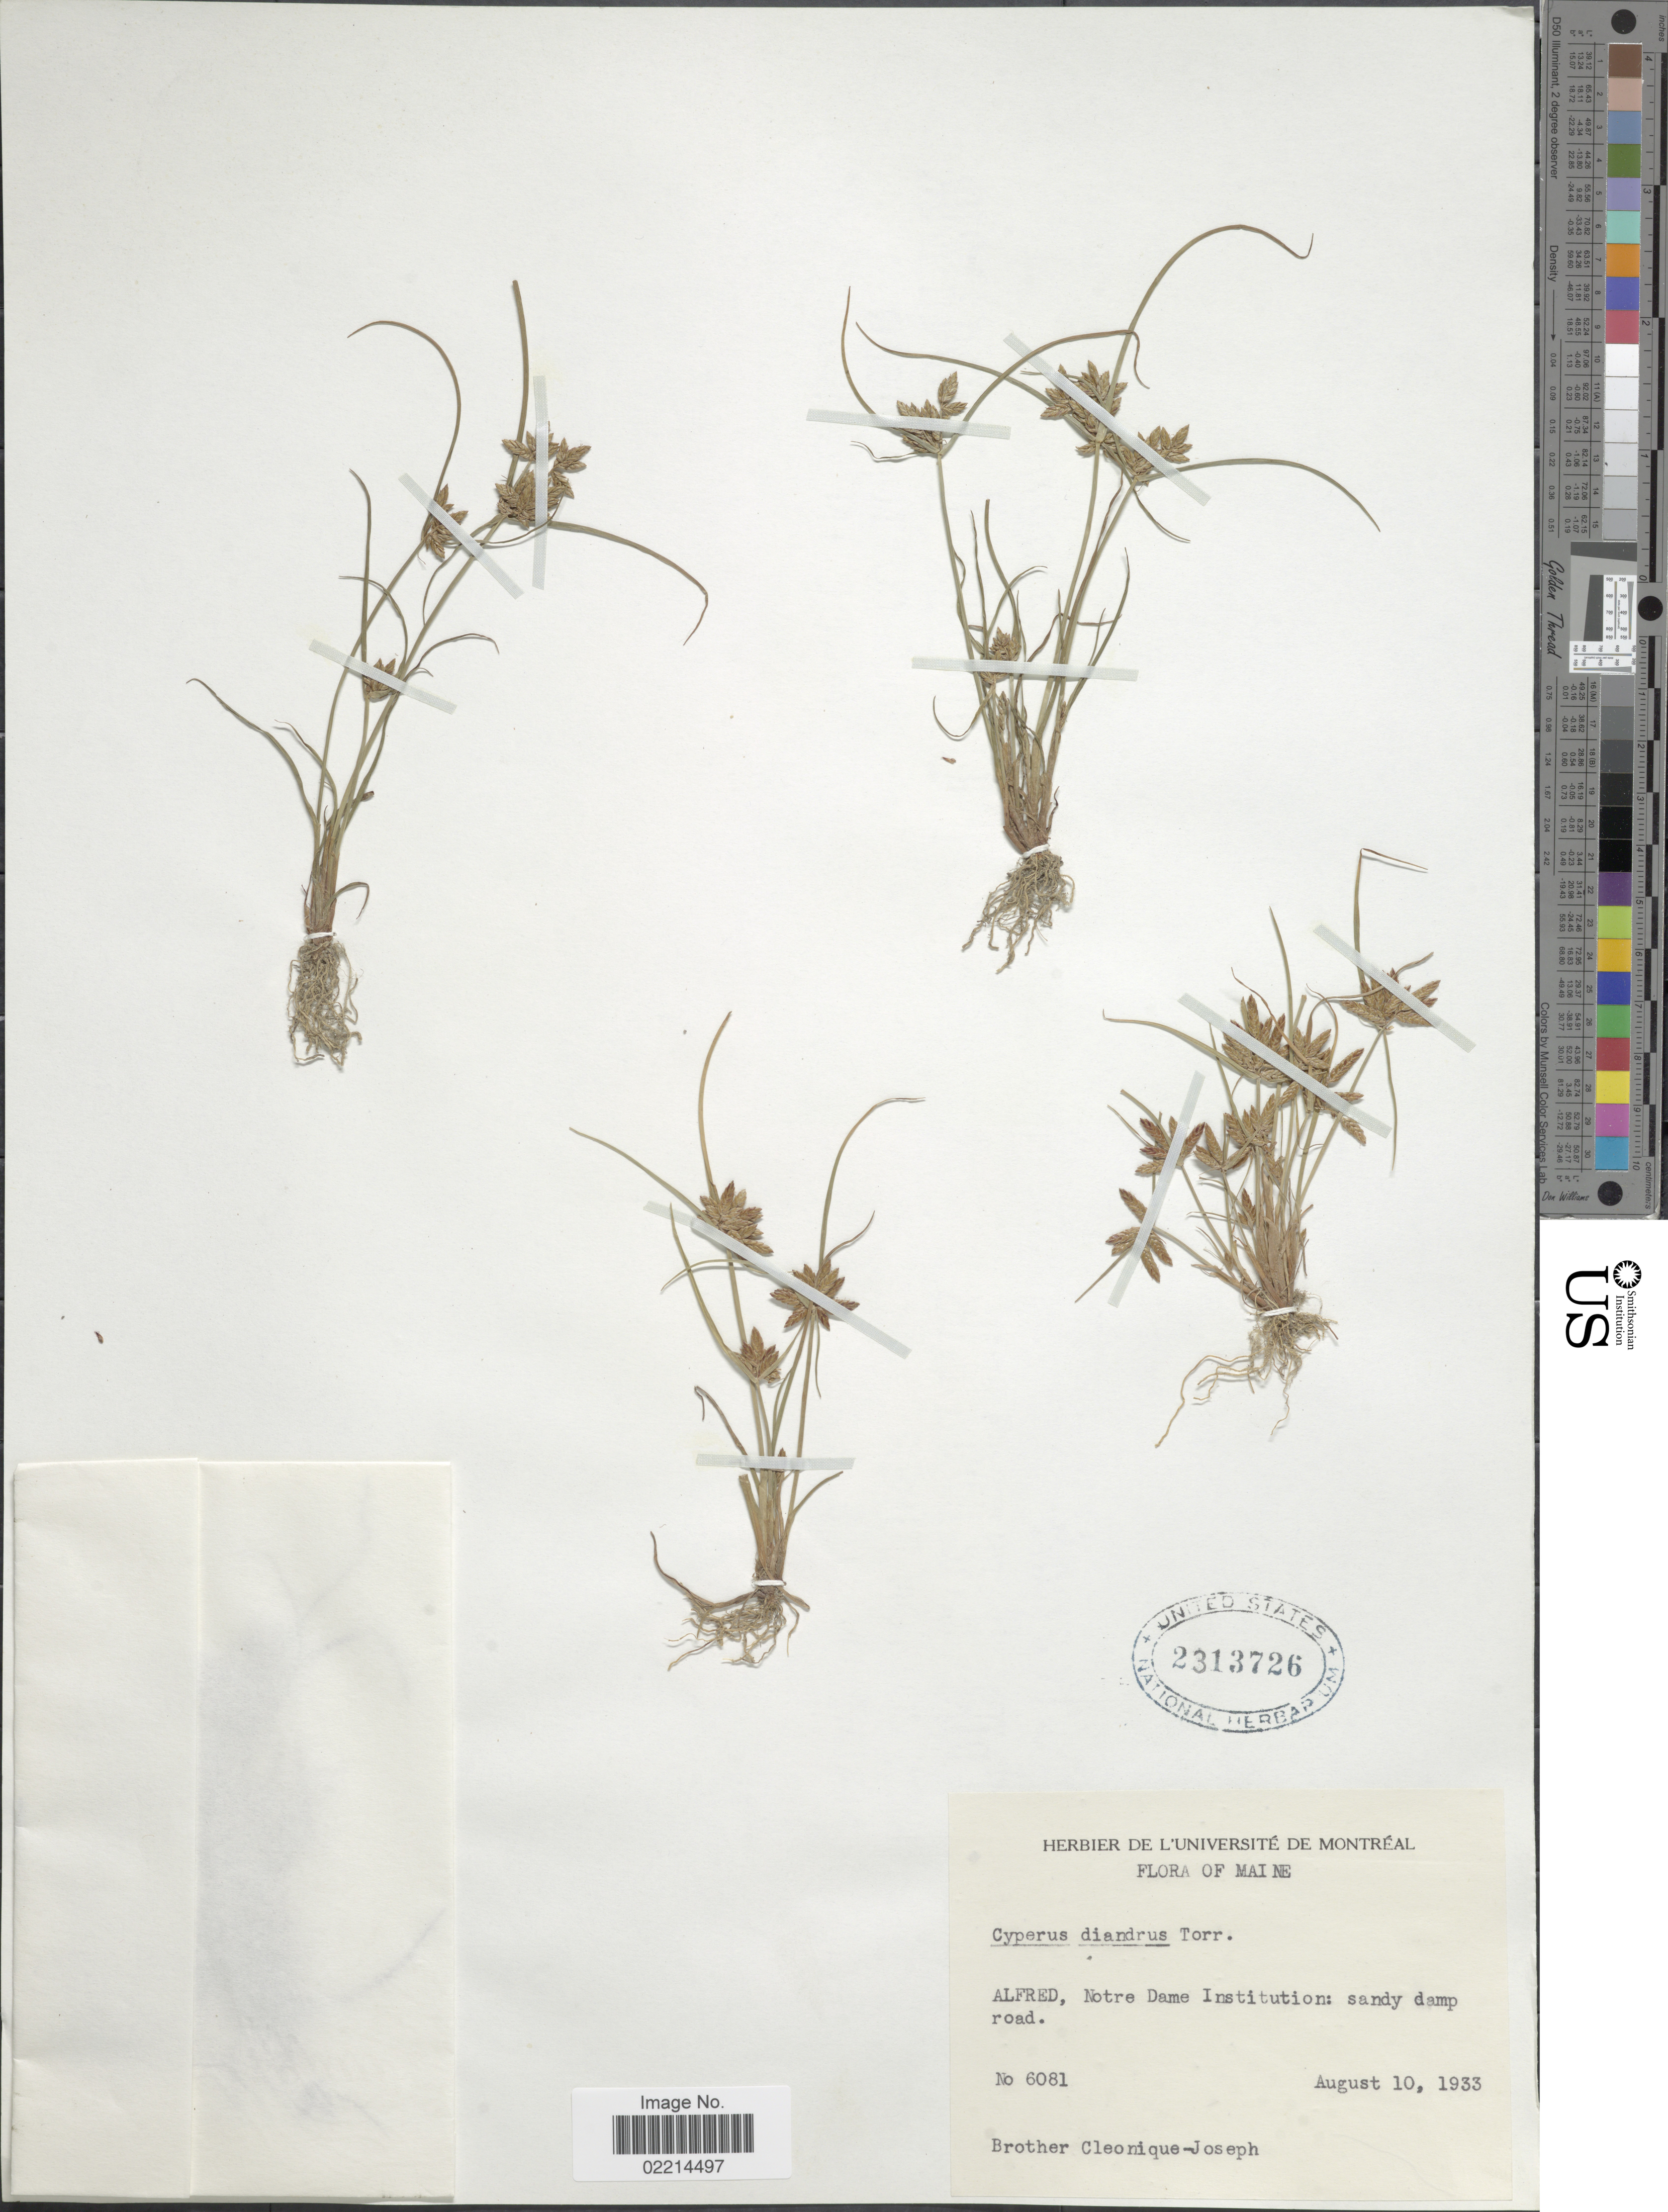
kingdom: Plantae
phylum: Tracheophyta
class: Liliopsida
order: Poales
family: Cyperaceae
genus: Cyperus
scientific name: Cyperus diandrus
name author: Torr.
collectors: Bro. Cleonique-Joseph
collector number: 6081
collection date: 1933-08-10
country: United States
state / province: Maine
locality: Alfred, Notre Dame Institution: sandy damp road.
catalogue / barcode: US 2313726